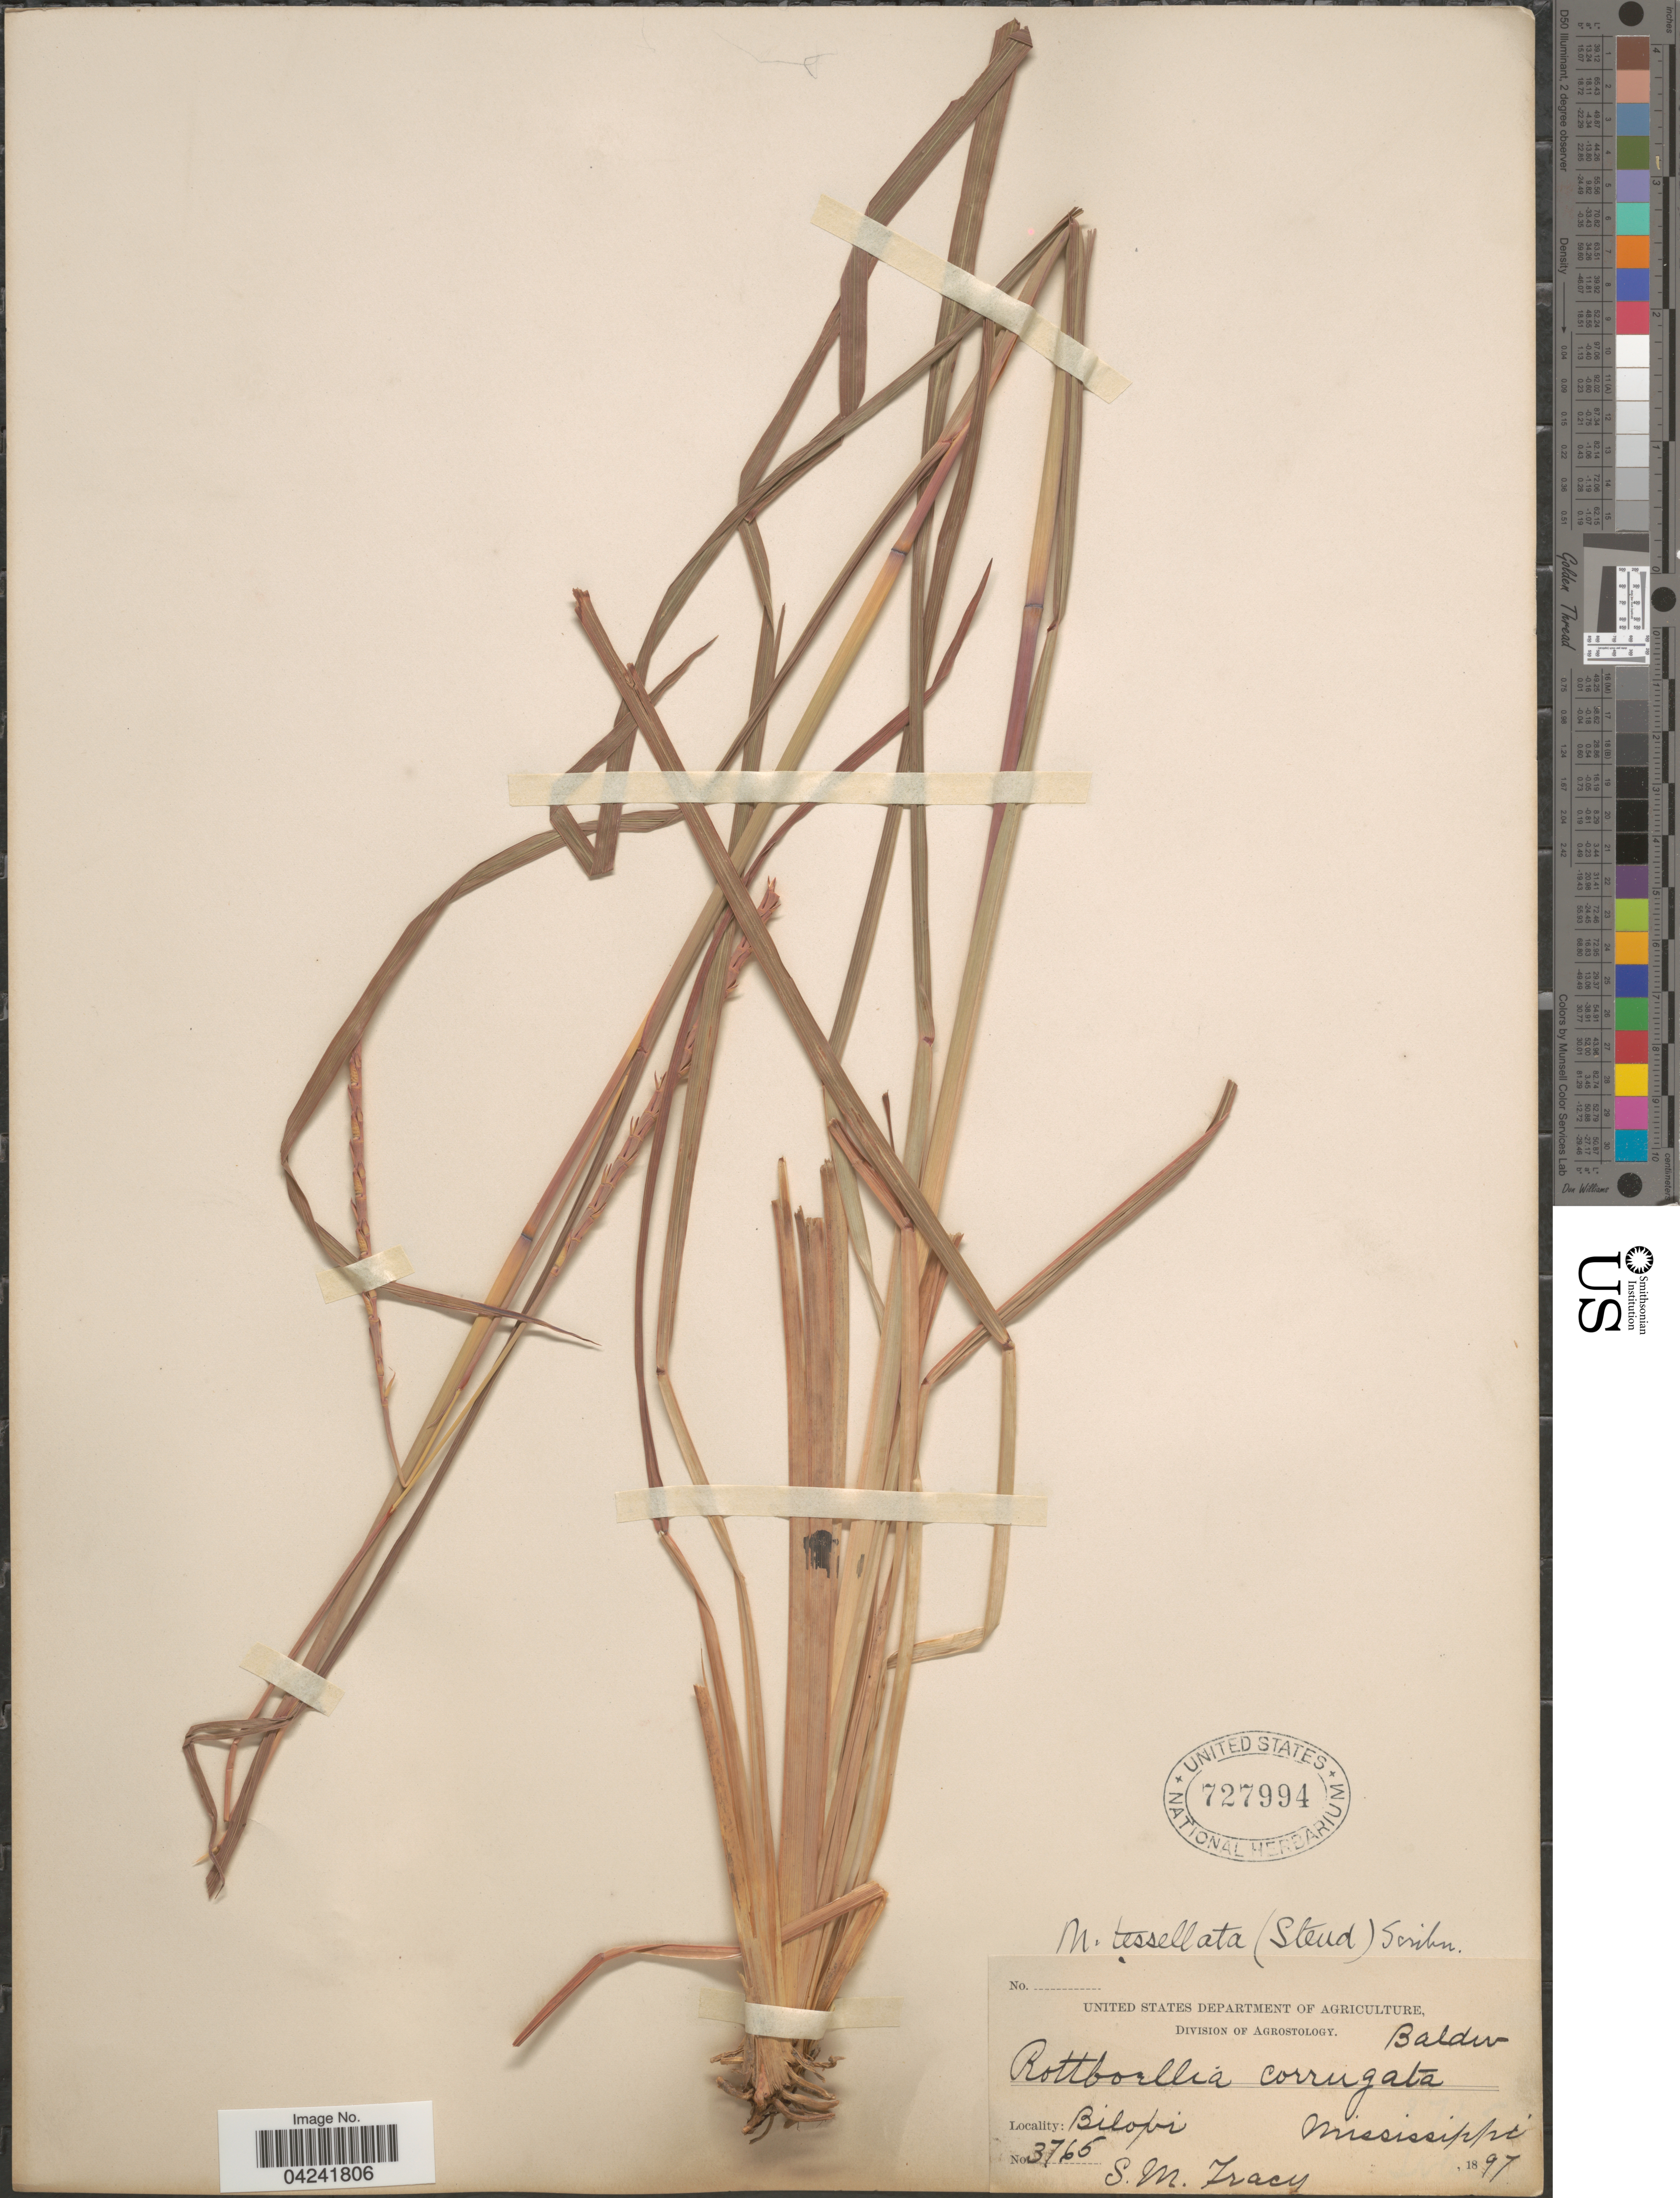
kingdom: Plantae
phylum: Tracheophyta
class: Liliopsida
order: Poales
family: Poaceae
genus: Mnesithea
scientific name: Mnesithea tessellata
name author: (Steud.) de Koning & Sosef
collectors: S. M. Tracy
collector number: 3765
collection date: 1897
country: United States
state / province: Mississippi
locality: Biloxi.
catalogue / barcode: US 727994